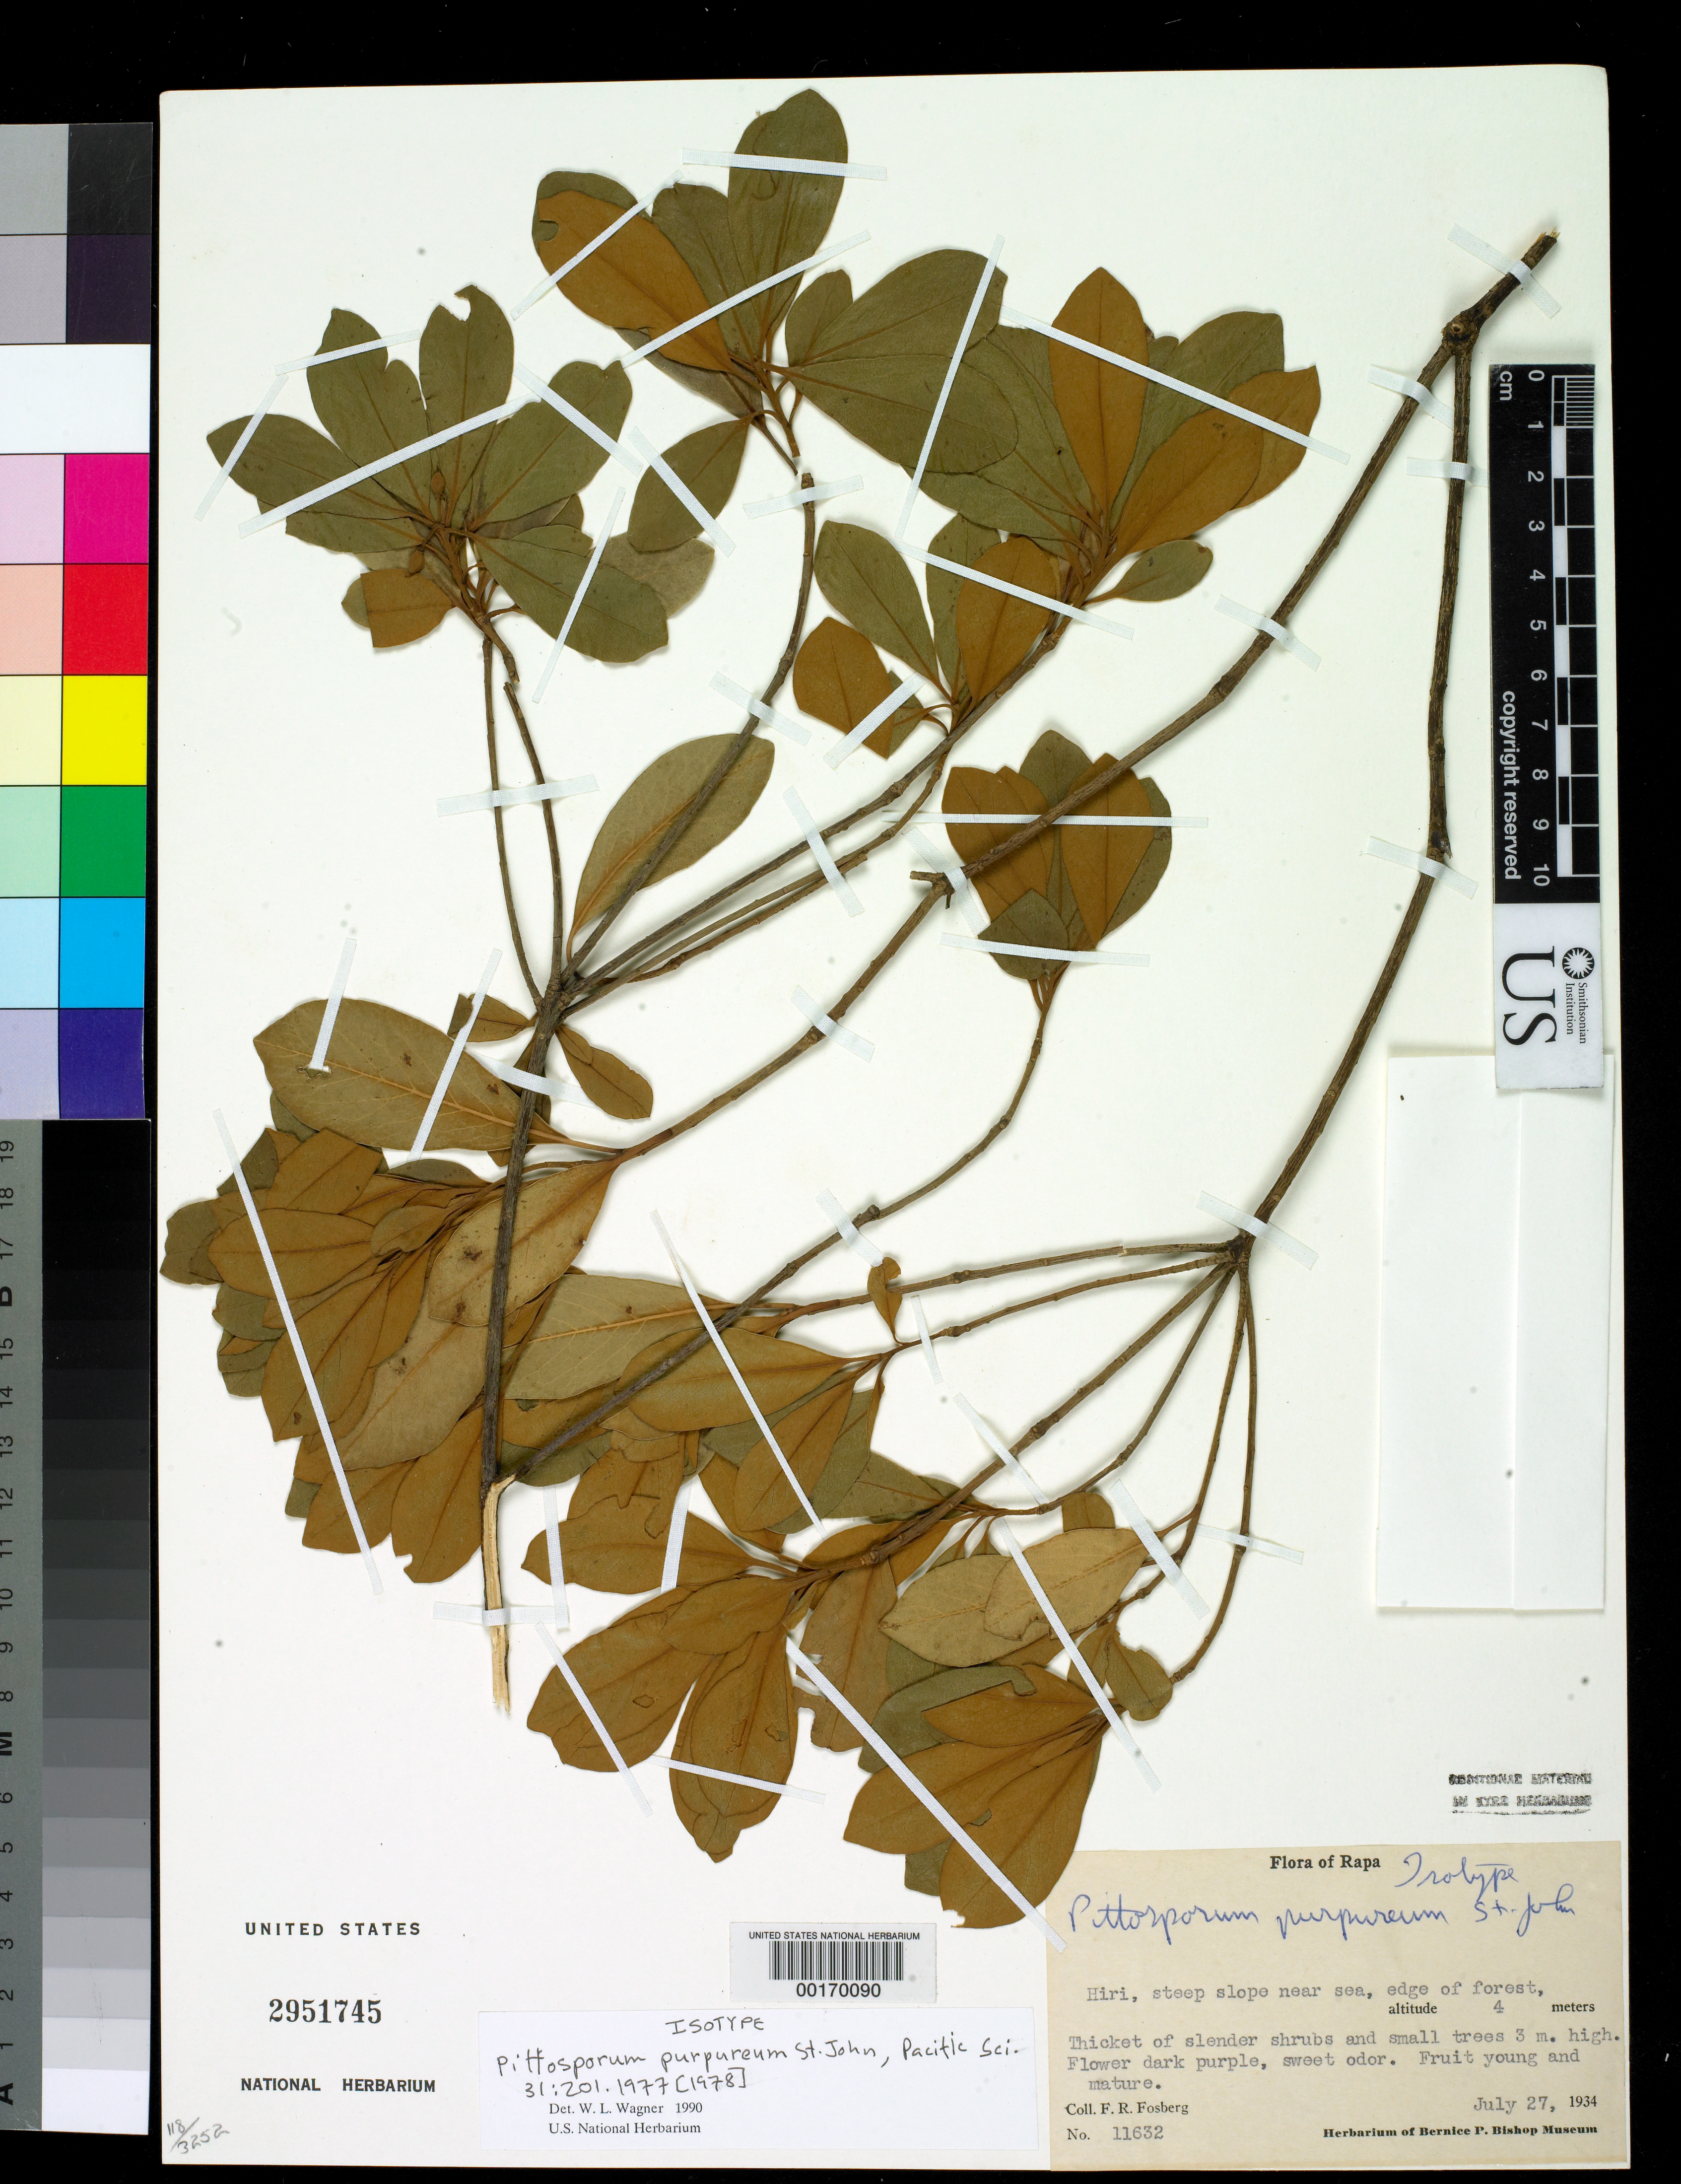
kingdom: Plantae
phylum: Tracheophyta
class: Magnoliopsida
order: Apiales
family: Pittosporaceae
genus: Pittosporum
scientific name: Pittosporum purpureum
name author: H. St. John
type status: Isotype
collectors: F. R. Fosberg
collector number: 11632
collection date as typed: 27 Jul 1934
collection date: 1934-07-27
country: French Polynesia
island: Rapa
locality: Hiri [Tubuai Is.]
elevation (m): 4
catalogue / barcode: US 2951745